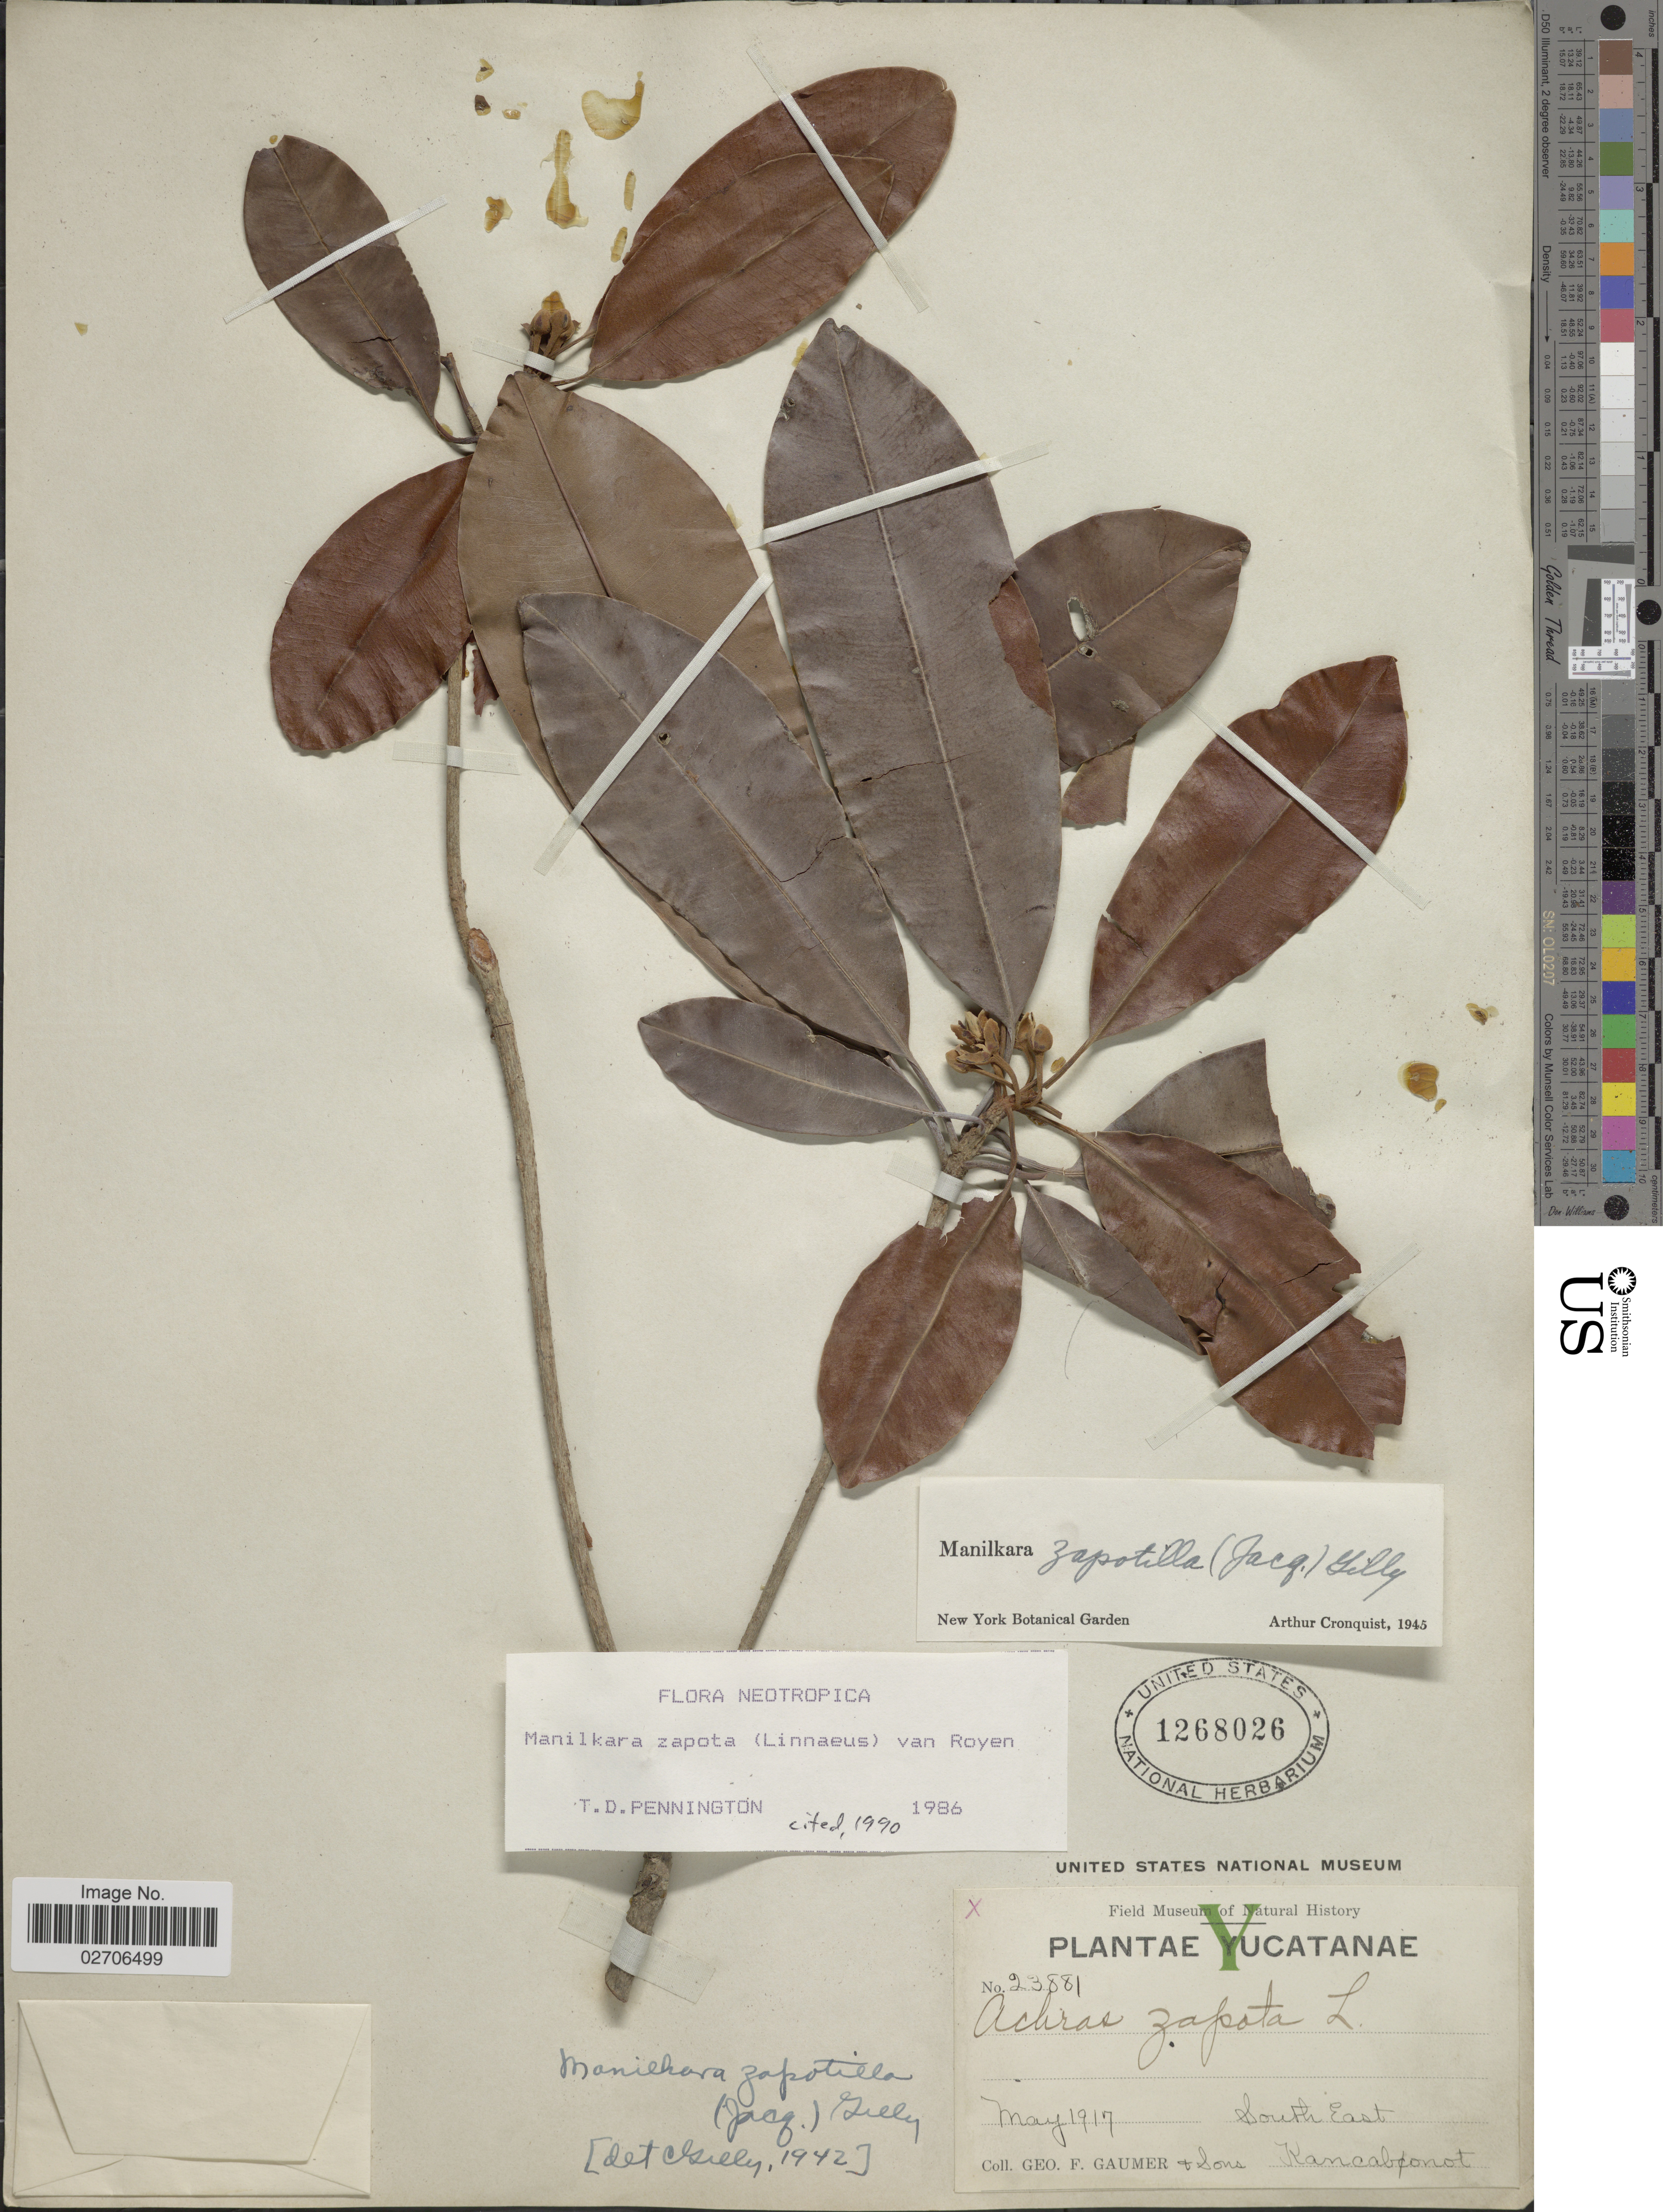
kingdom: Plantae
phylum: Tracheophyta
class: Magnoliopsida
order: Ericales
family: Sapotaceae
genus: Manilkara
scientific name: Manilkara zapota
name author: (L.) P. Royen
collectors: G. F. Gaumer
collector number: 23881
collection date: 1917-05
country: Mexico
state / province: Yucatán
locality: South East, Kancabonot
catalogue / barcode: US 1268026